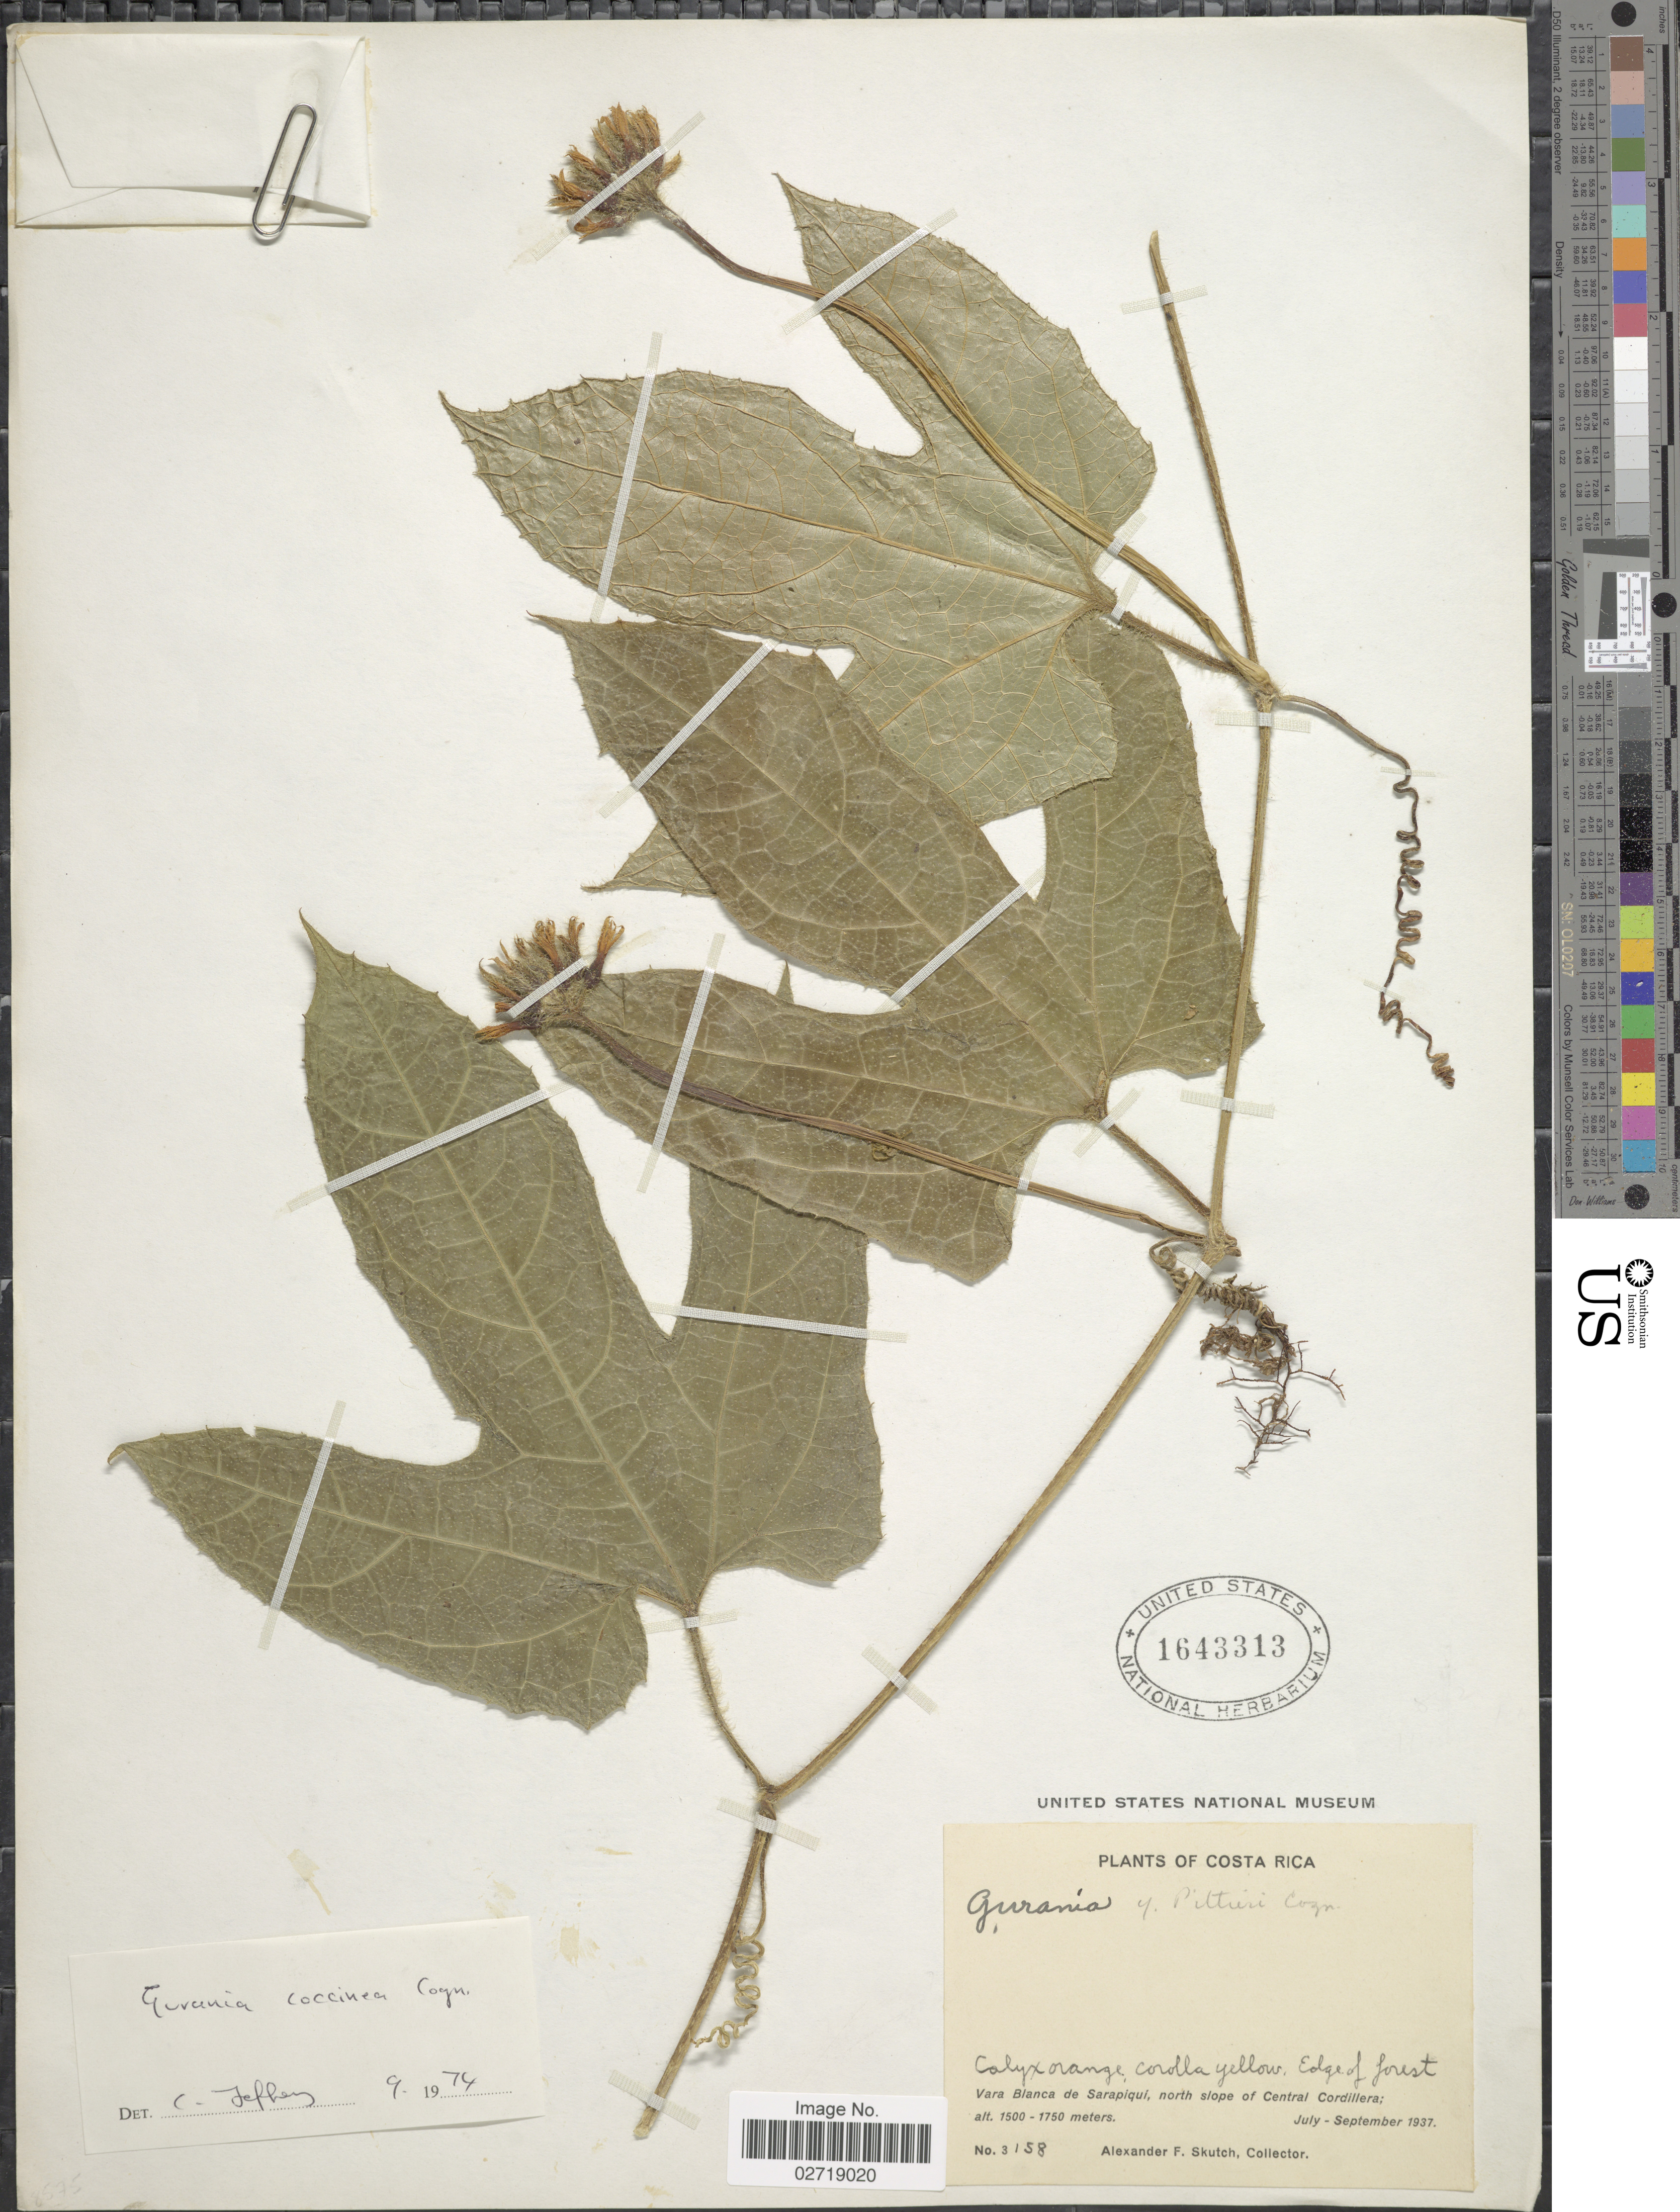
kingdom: Plantae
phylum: Tracheophyta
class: Magnoliopsida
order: Cucurbitales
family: Cucurbitaceae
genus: Gurania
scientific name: Gurania coccinea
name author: Cogn.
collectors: A. F. Skutch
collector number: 3158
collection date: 1937-07/1937-09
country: Costa Rica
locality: Vara Blanca de Sarapiqui, north slope of Central Cordillera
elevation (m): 1500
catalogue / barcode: US 1643313